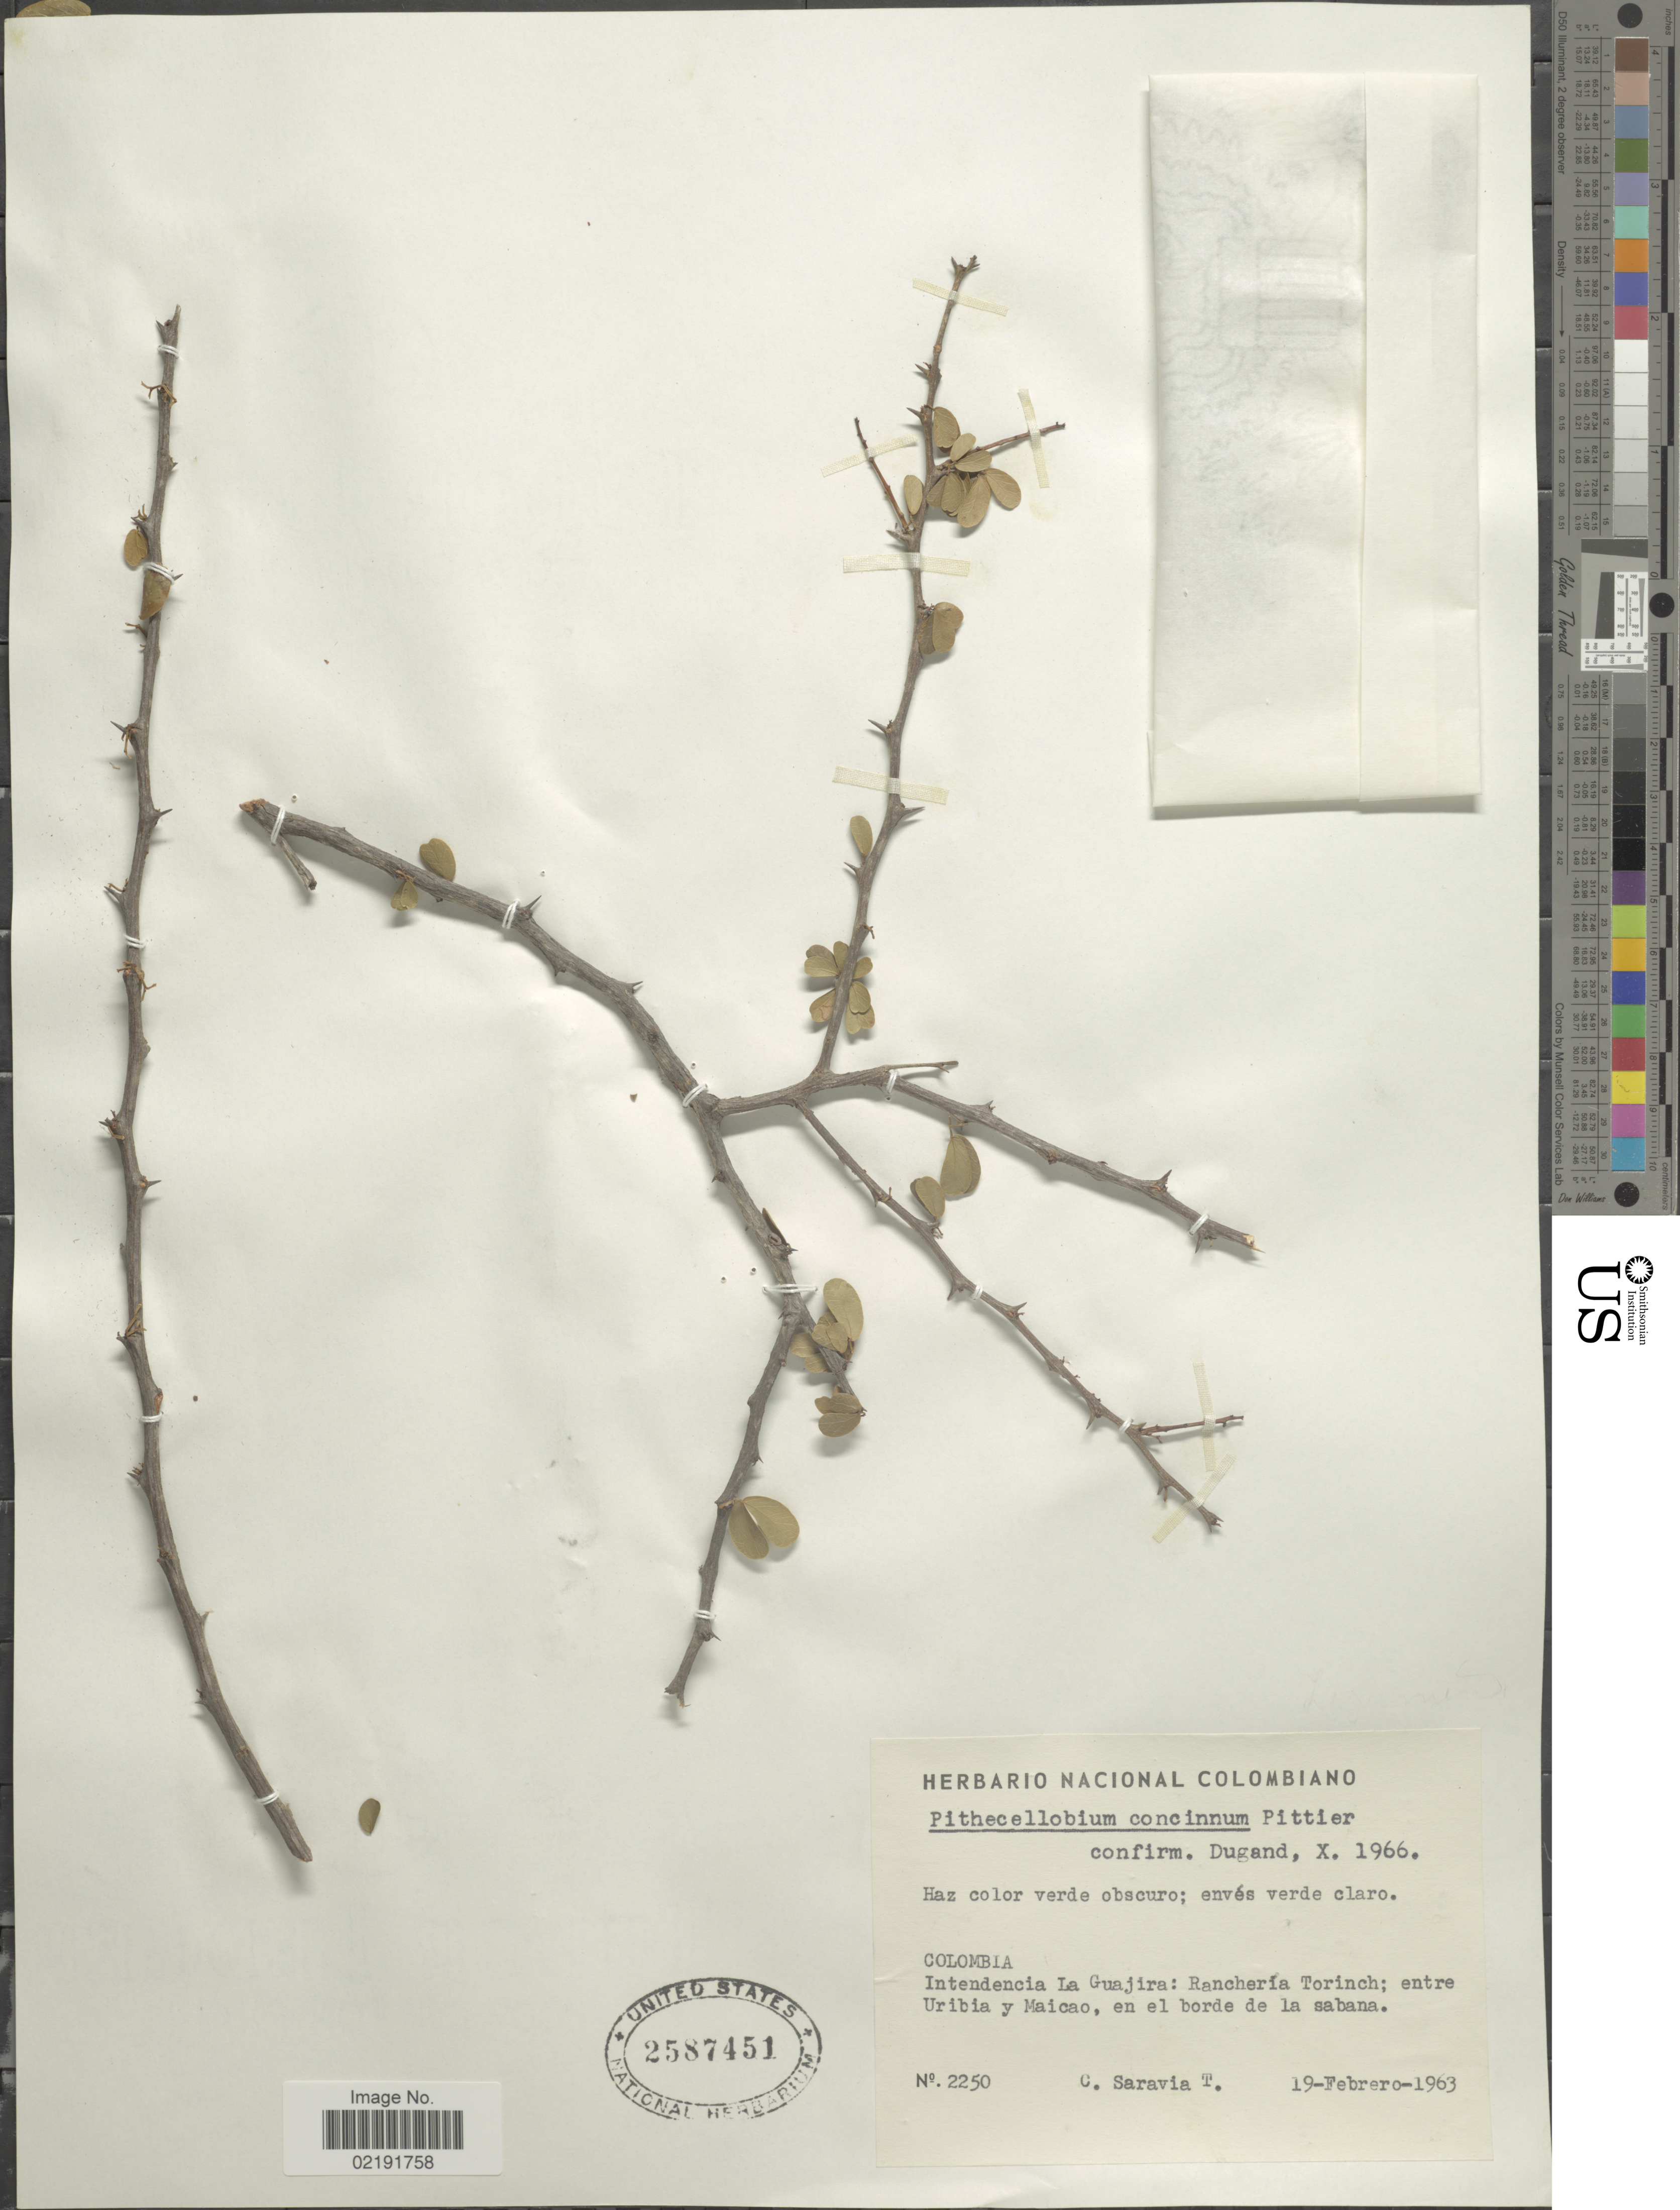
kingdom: Plantae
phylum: Tracheophyta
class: Magnoliopsida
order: Fabales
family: Fabaceae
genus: Pithecellobium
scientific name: Pithecellobium subglobosum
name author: Pittier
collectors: C. Saravia T.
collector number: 2250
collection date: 1963-02-19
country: Colombia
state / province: La Guajira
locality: Colombia. Intendencia La Guajira: Rancheria Torinch; entre Uribia y Maicao, en el borde de la sabana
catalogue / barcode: US 2587451